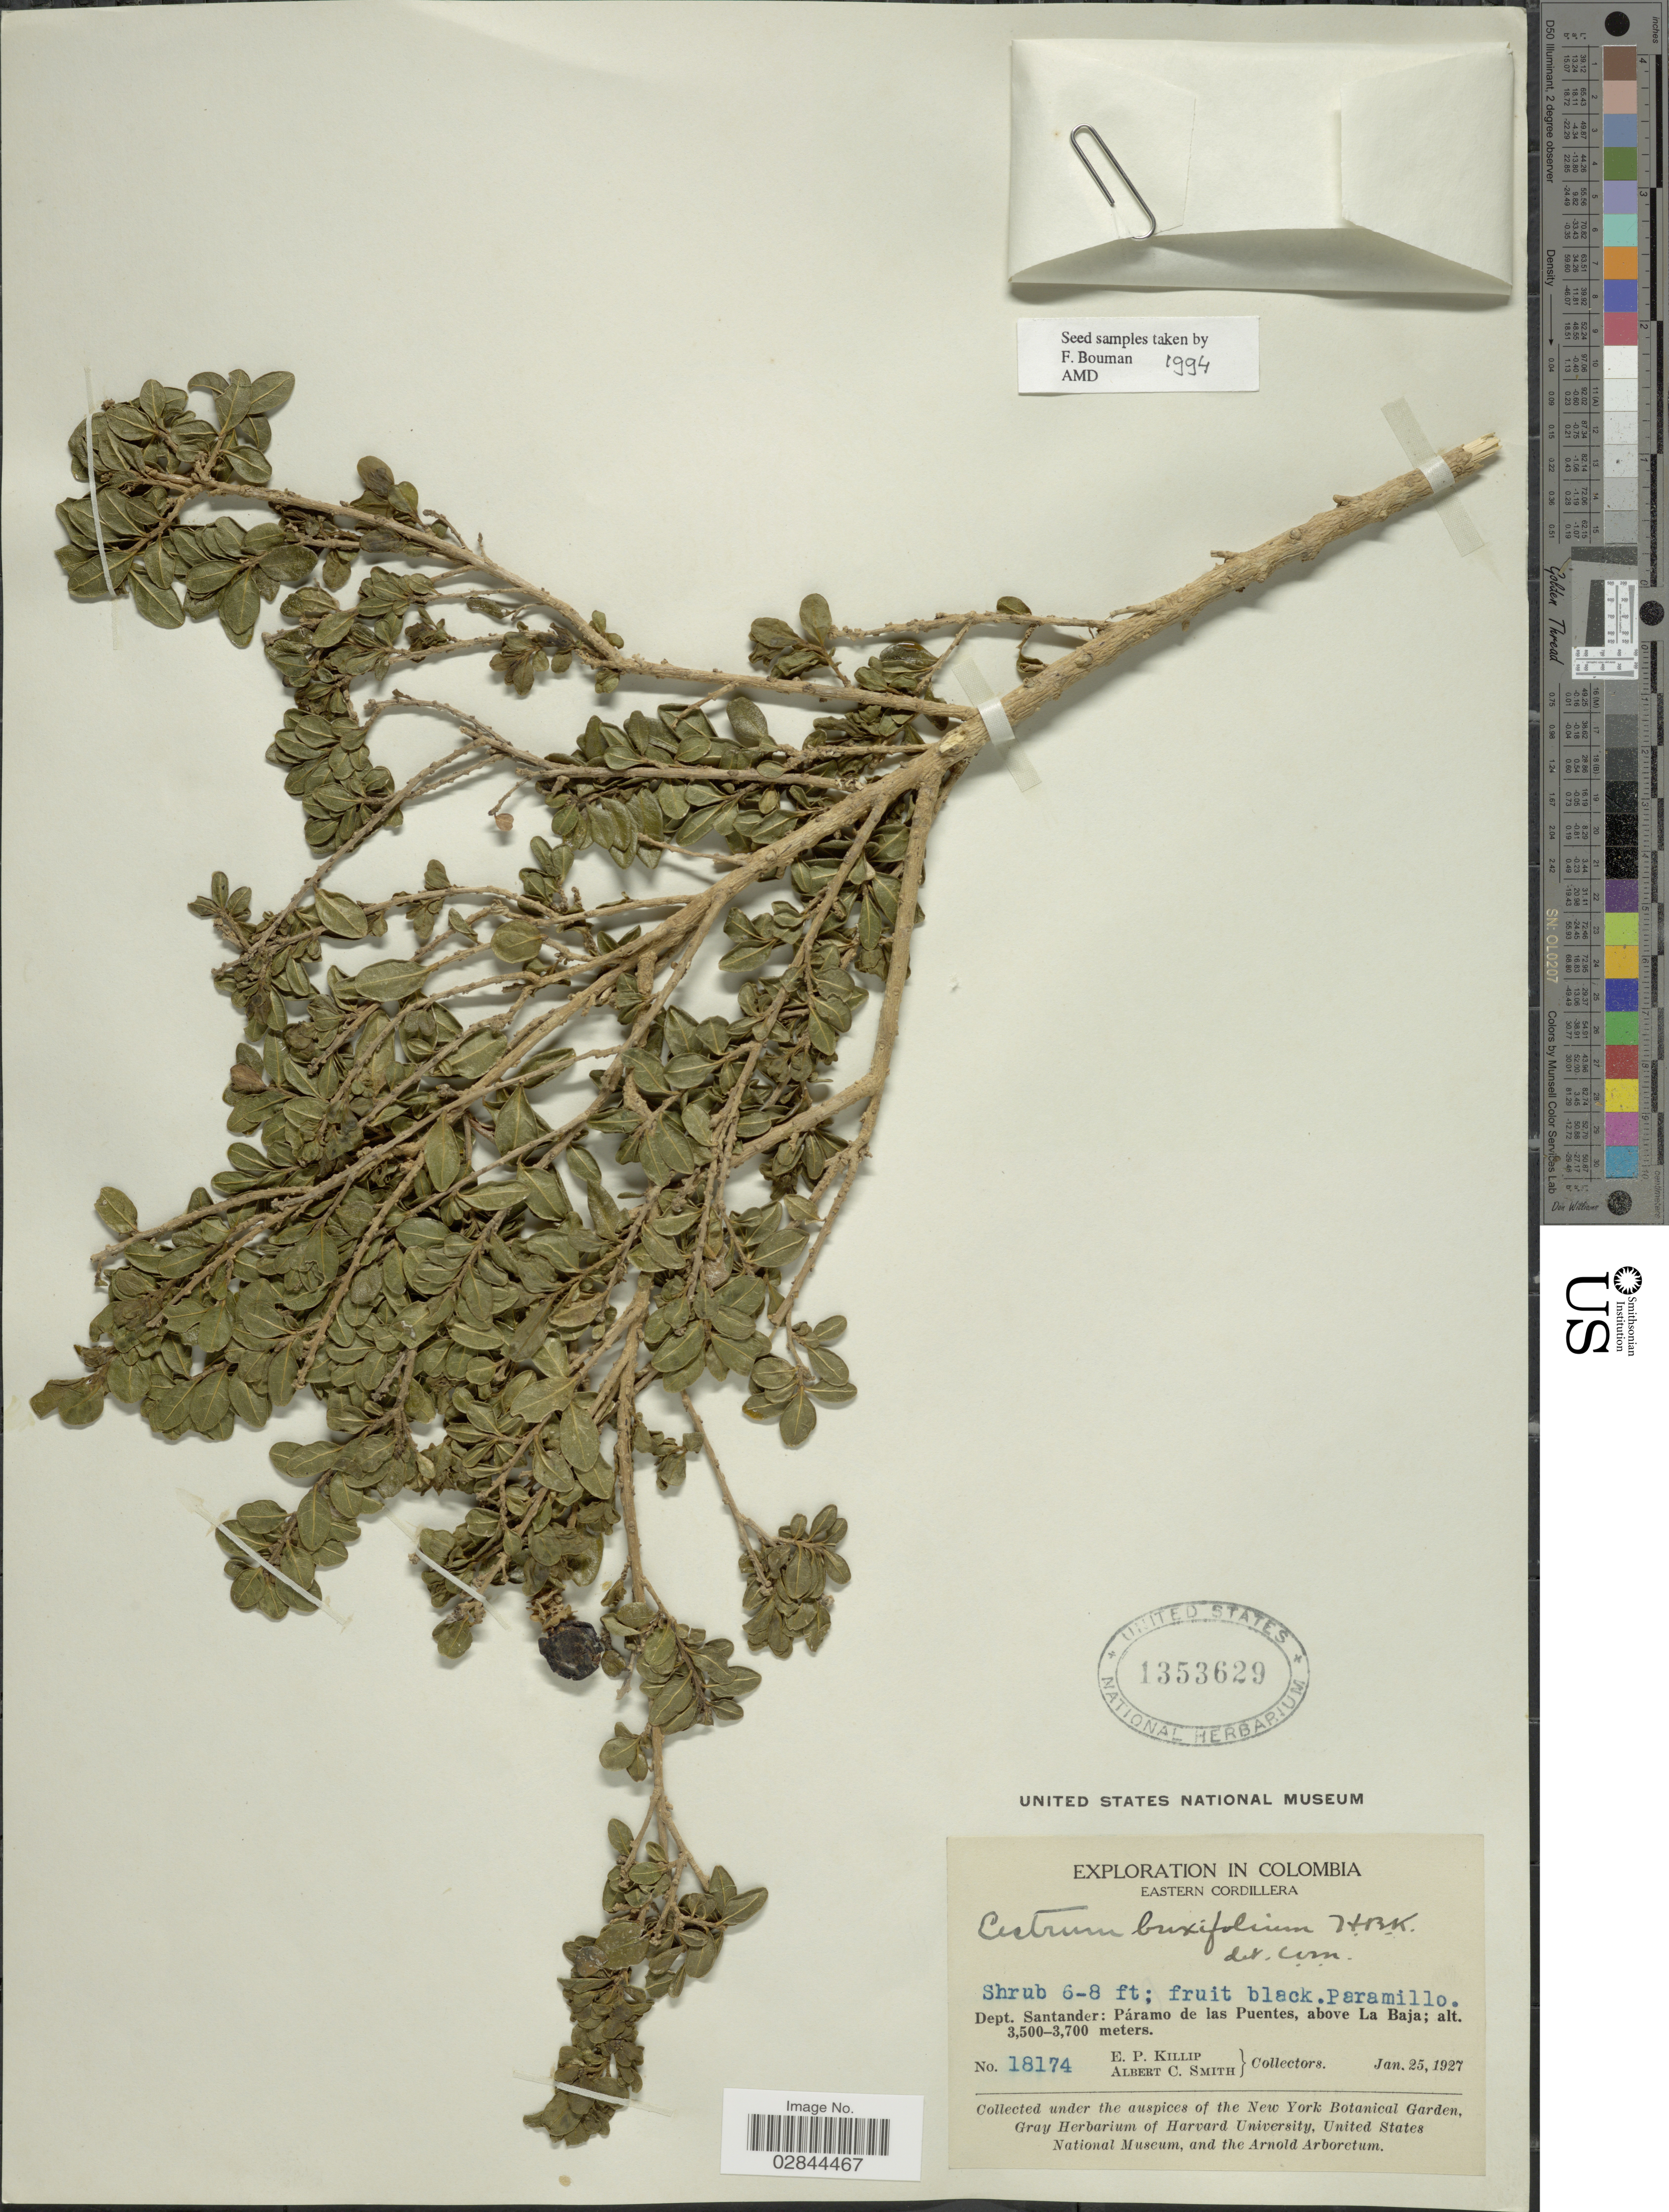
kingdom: Plantae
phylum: Tracheophyta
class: Magnoliopsida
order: Solanales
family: Solanaceae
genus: Cestrum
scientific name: Cestrum buxifolium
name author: Kunth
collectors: E. P. Killip & A. C. Smith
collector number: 18174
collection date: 1927-01-25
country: Colombia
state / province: Santander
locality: Eastern Cordillera. Dept. Santander: Páramo de las Puentes, above La Baja.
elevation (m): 3500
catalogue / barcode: US 1353629